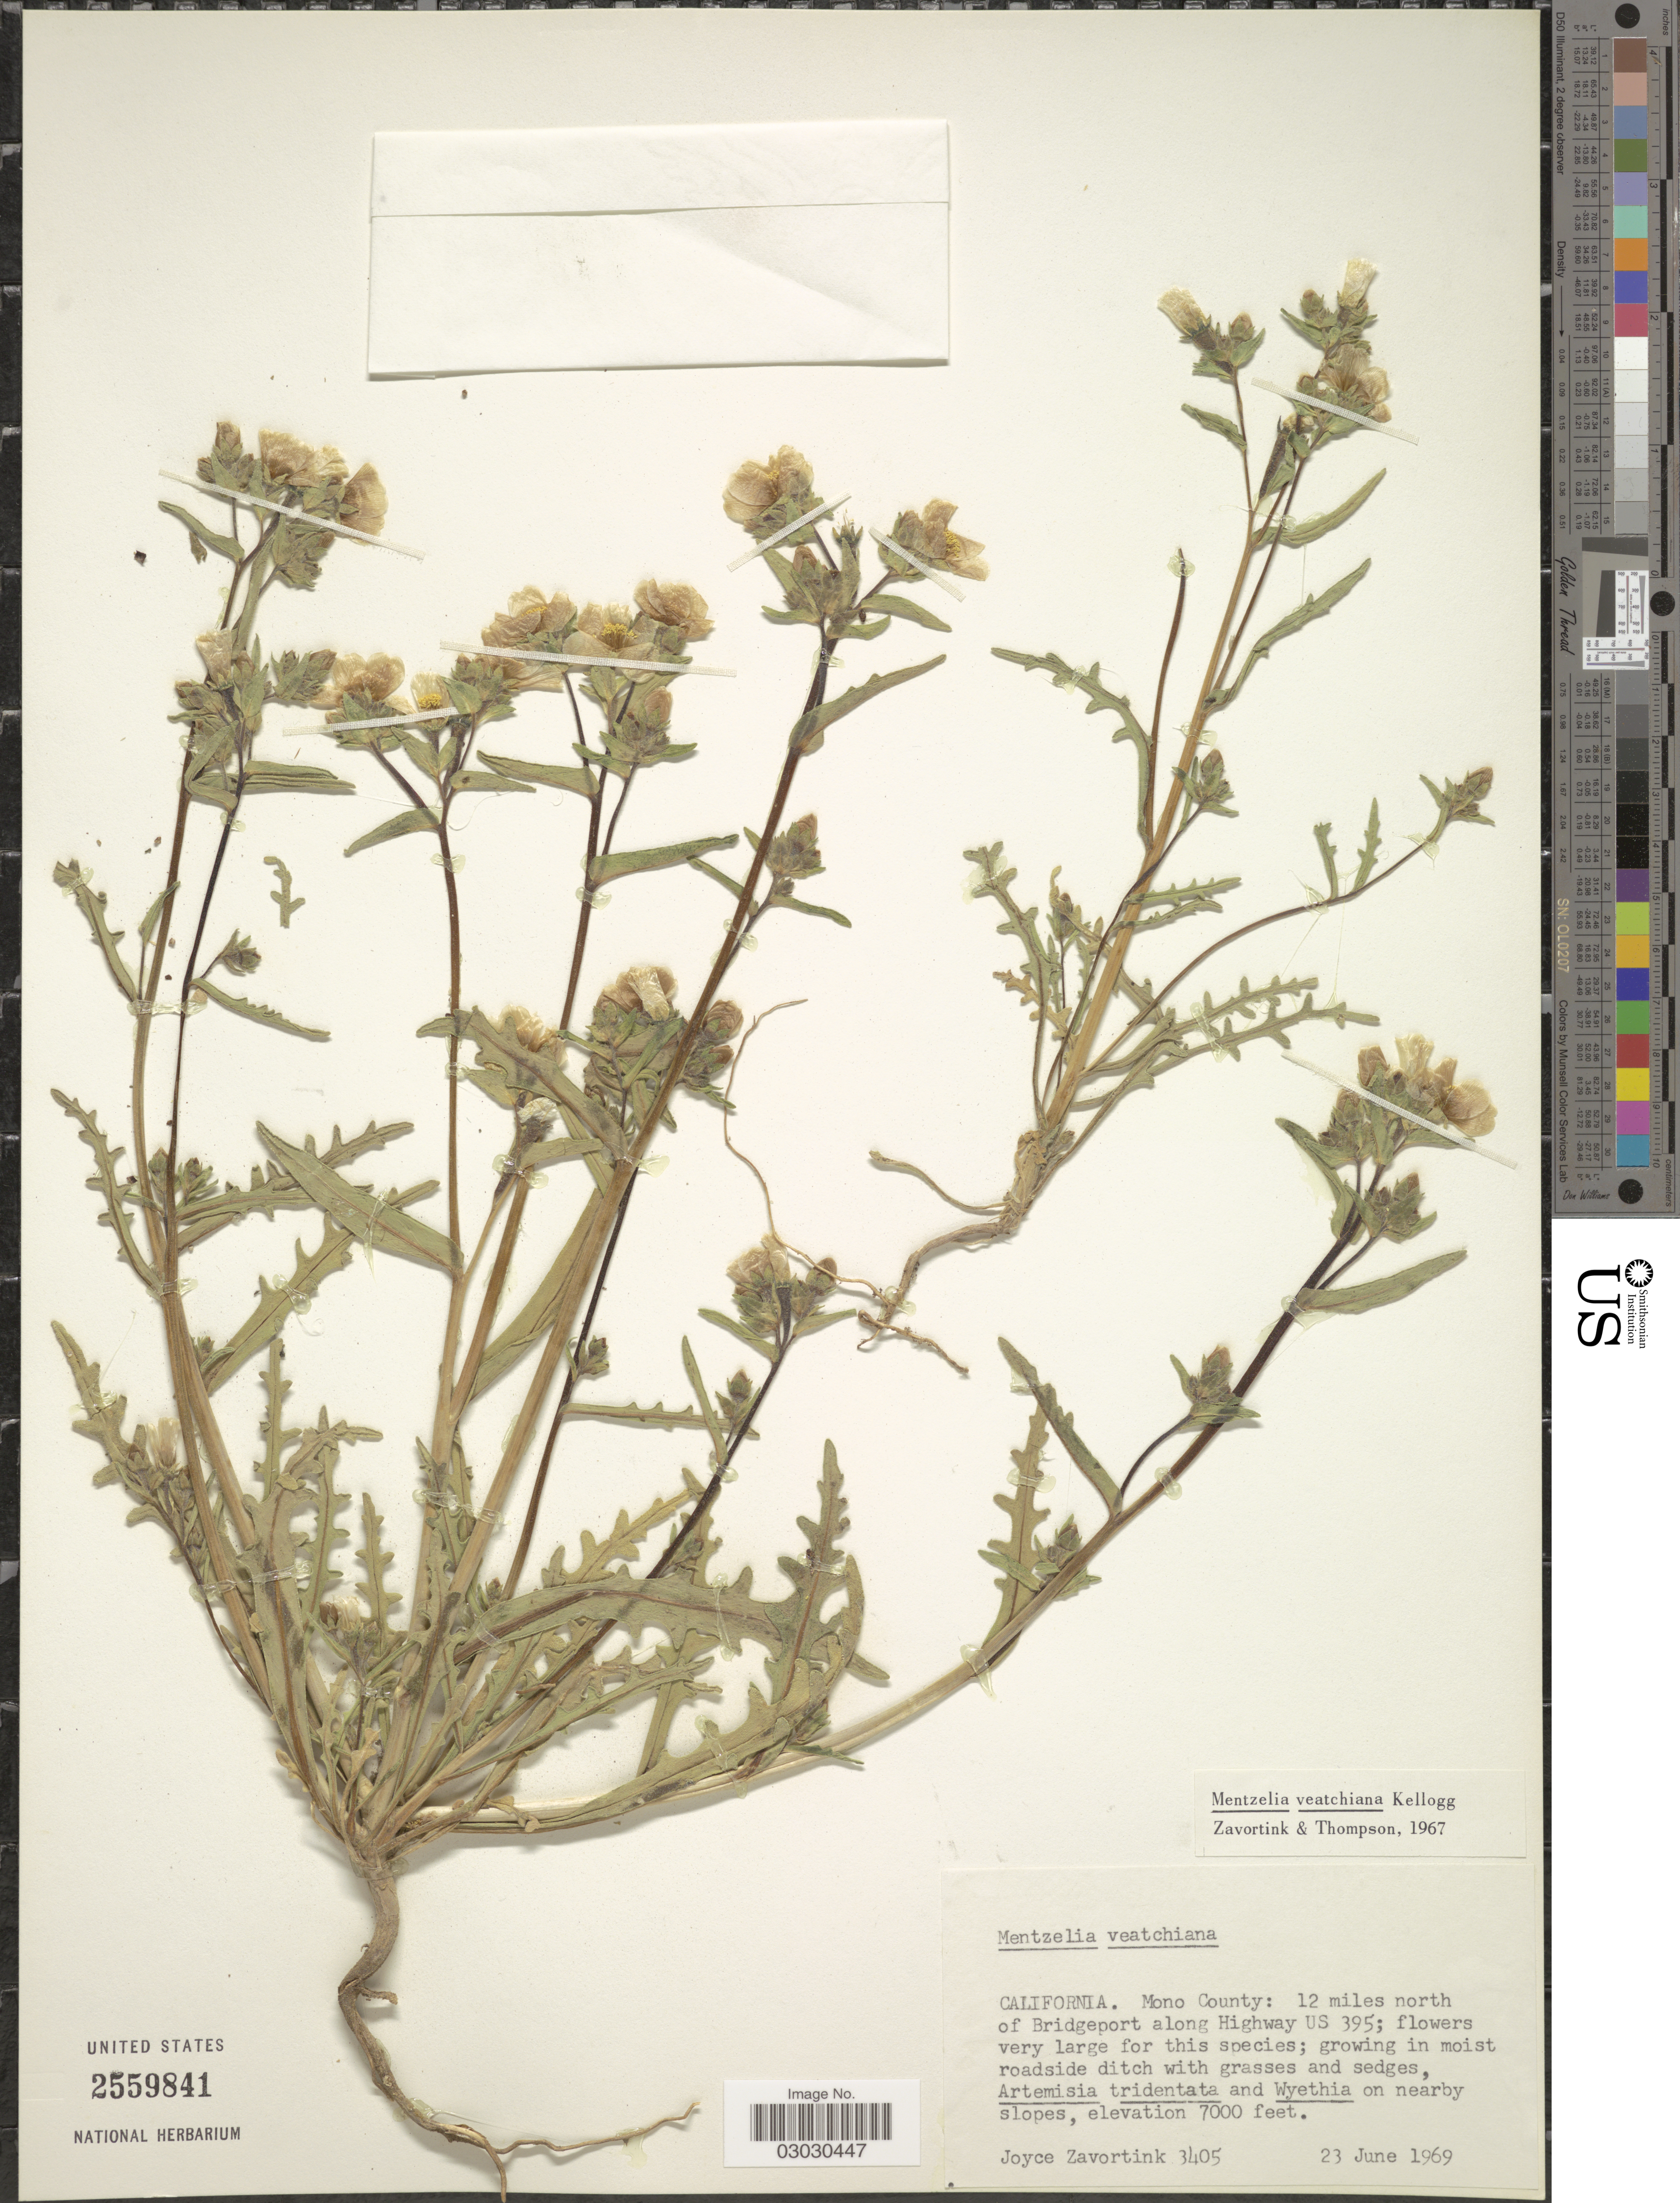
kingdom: Plantae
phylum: Tracheophyta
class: Magnoliopsida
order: Cornales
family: Loasaceae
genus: Mentzelia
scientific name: Mentzelia veatchiana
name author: Kellogg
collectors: J. Zavortink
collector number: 3405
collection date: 1969-06-23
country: United States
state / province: California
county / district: Mono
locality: Mono County: 12 miles north of Bridgeport along Highway US 395, on nearby slopes.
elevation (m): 2134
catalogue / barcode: US 2559841